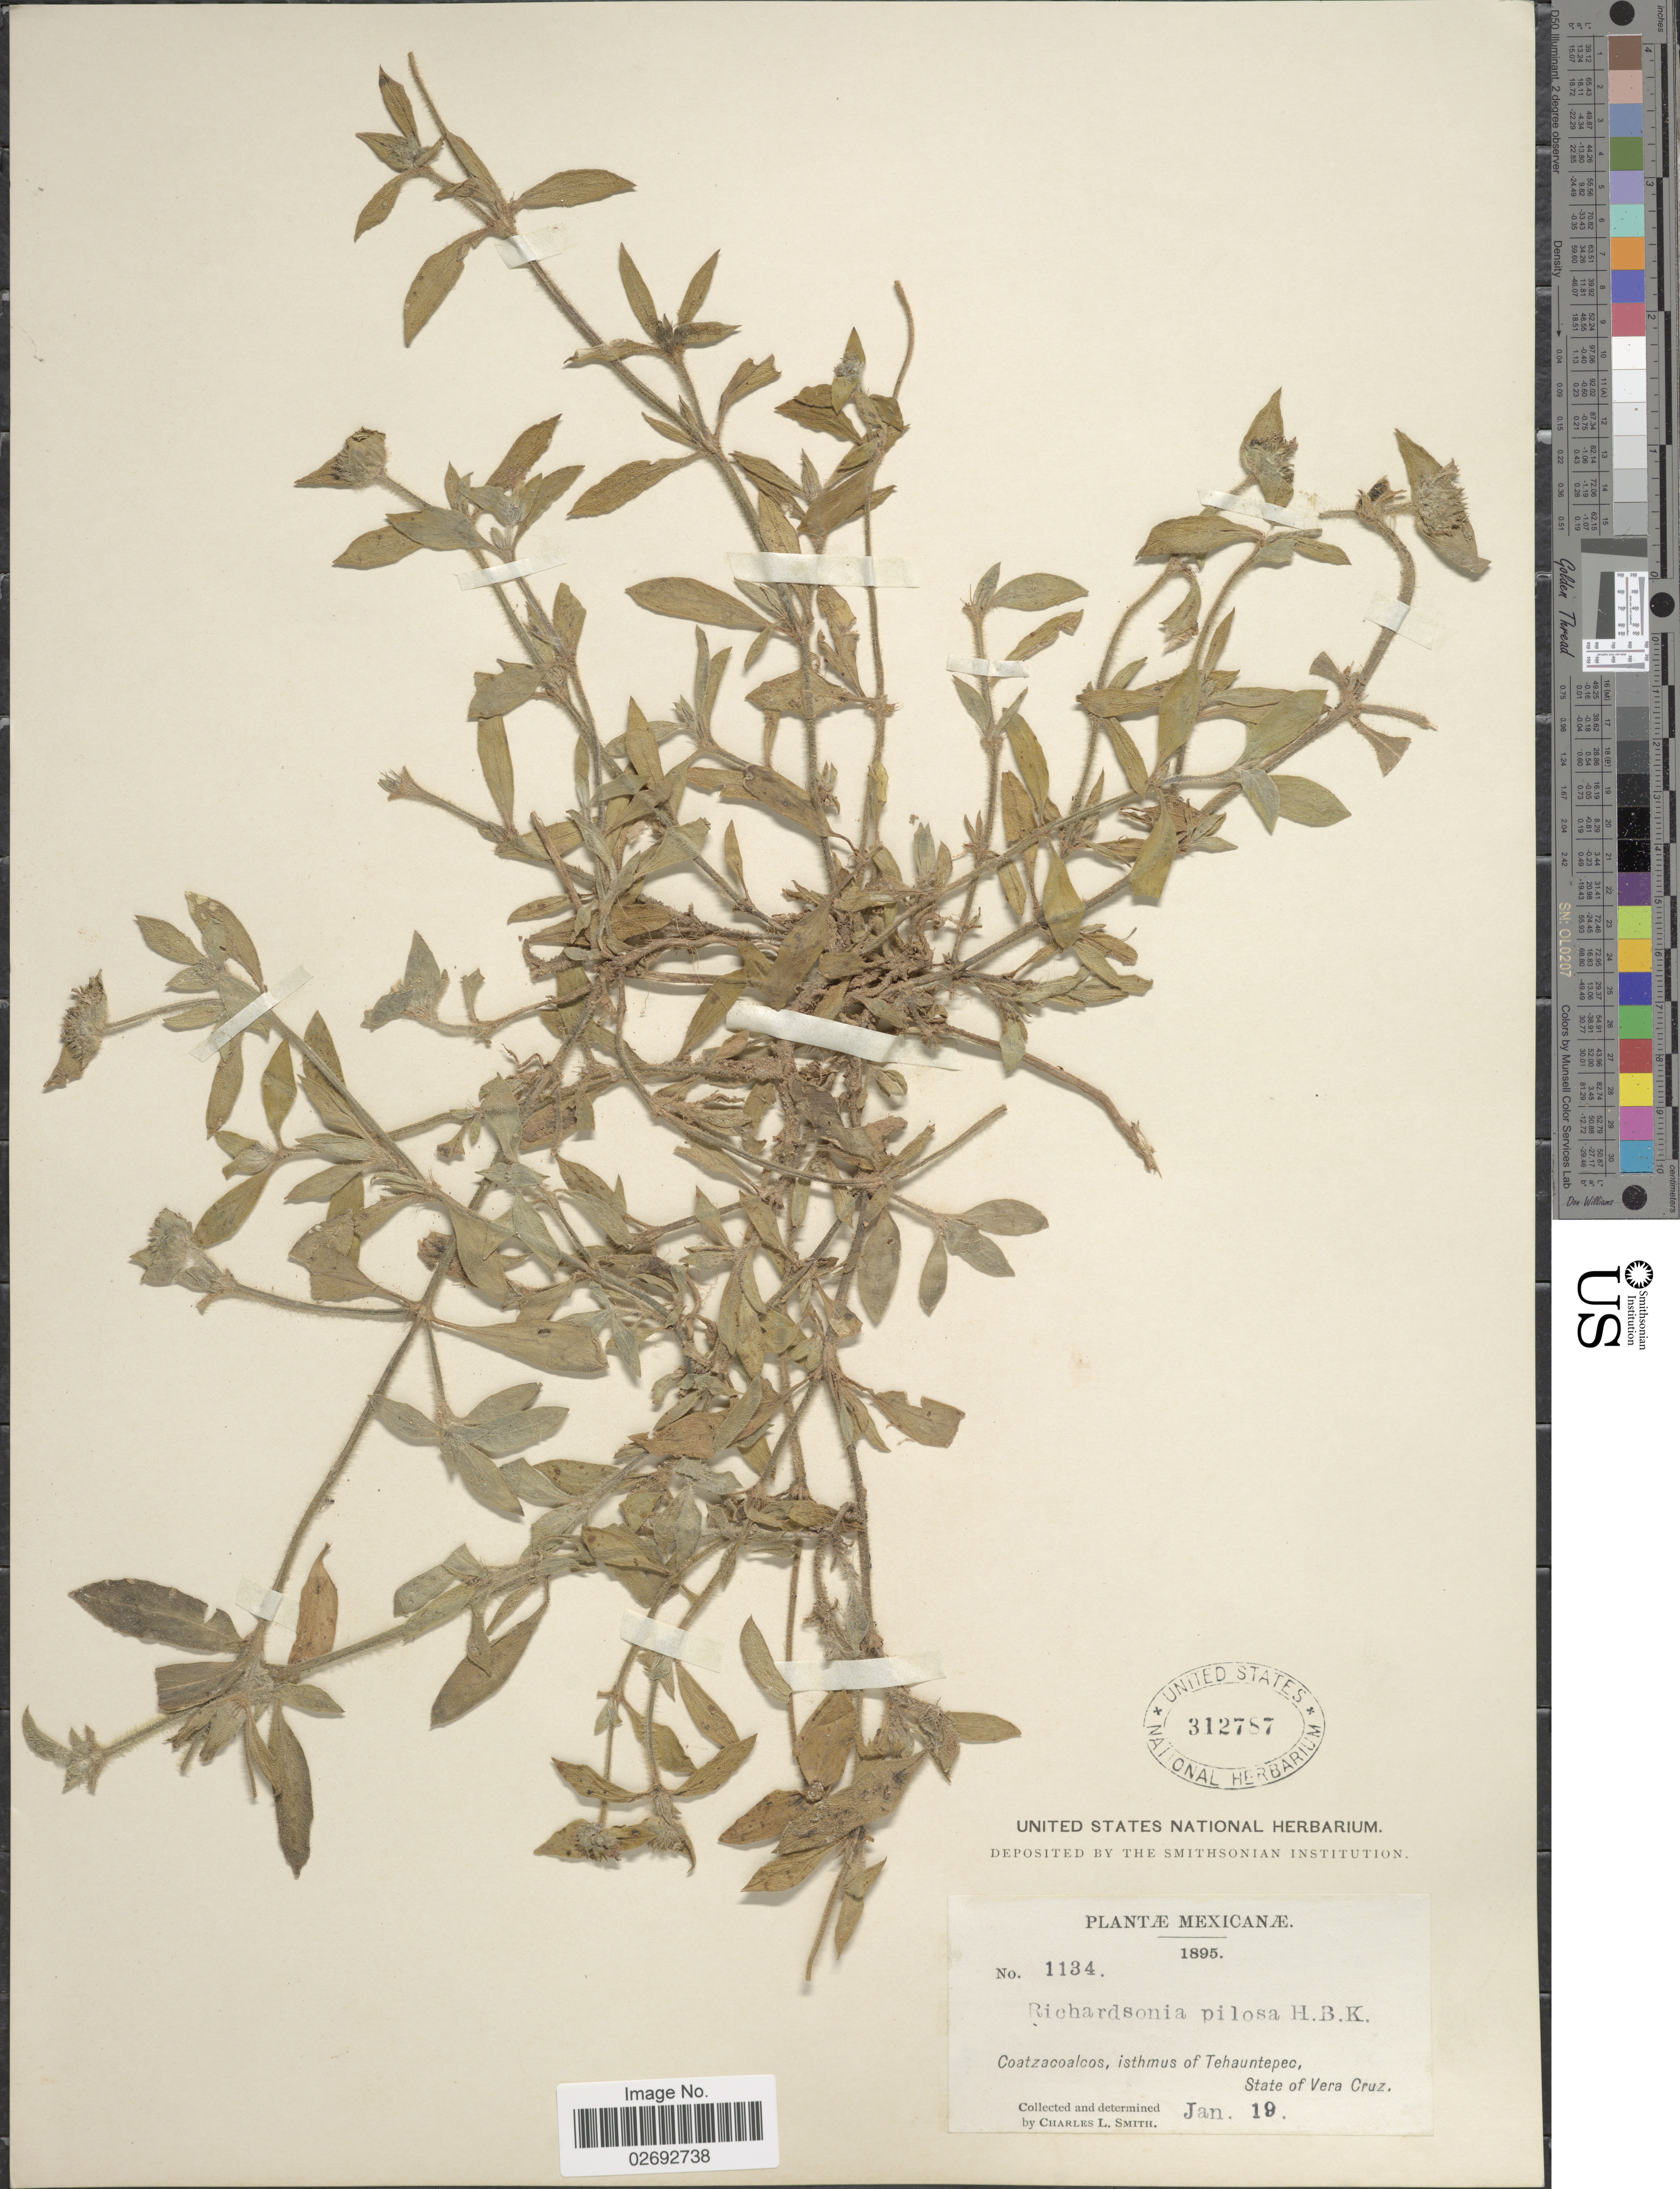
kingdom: Plantae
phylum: Tracheophyta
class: Magnoliopsida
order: Gentianales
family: Rubiaceae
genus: Richardia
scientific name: Richardia scabra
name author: L.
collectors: C. L. Smith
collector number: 1134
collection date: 1895-01-19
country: Mexico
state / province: Veracruz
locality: Coatzacoalcos, isthmus of Tehuantepec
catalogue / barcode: US 312778